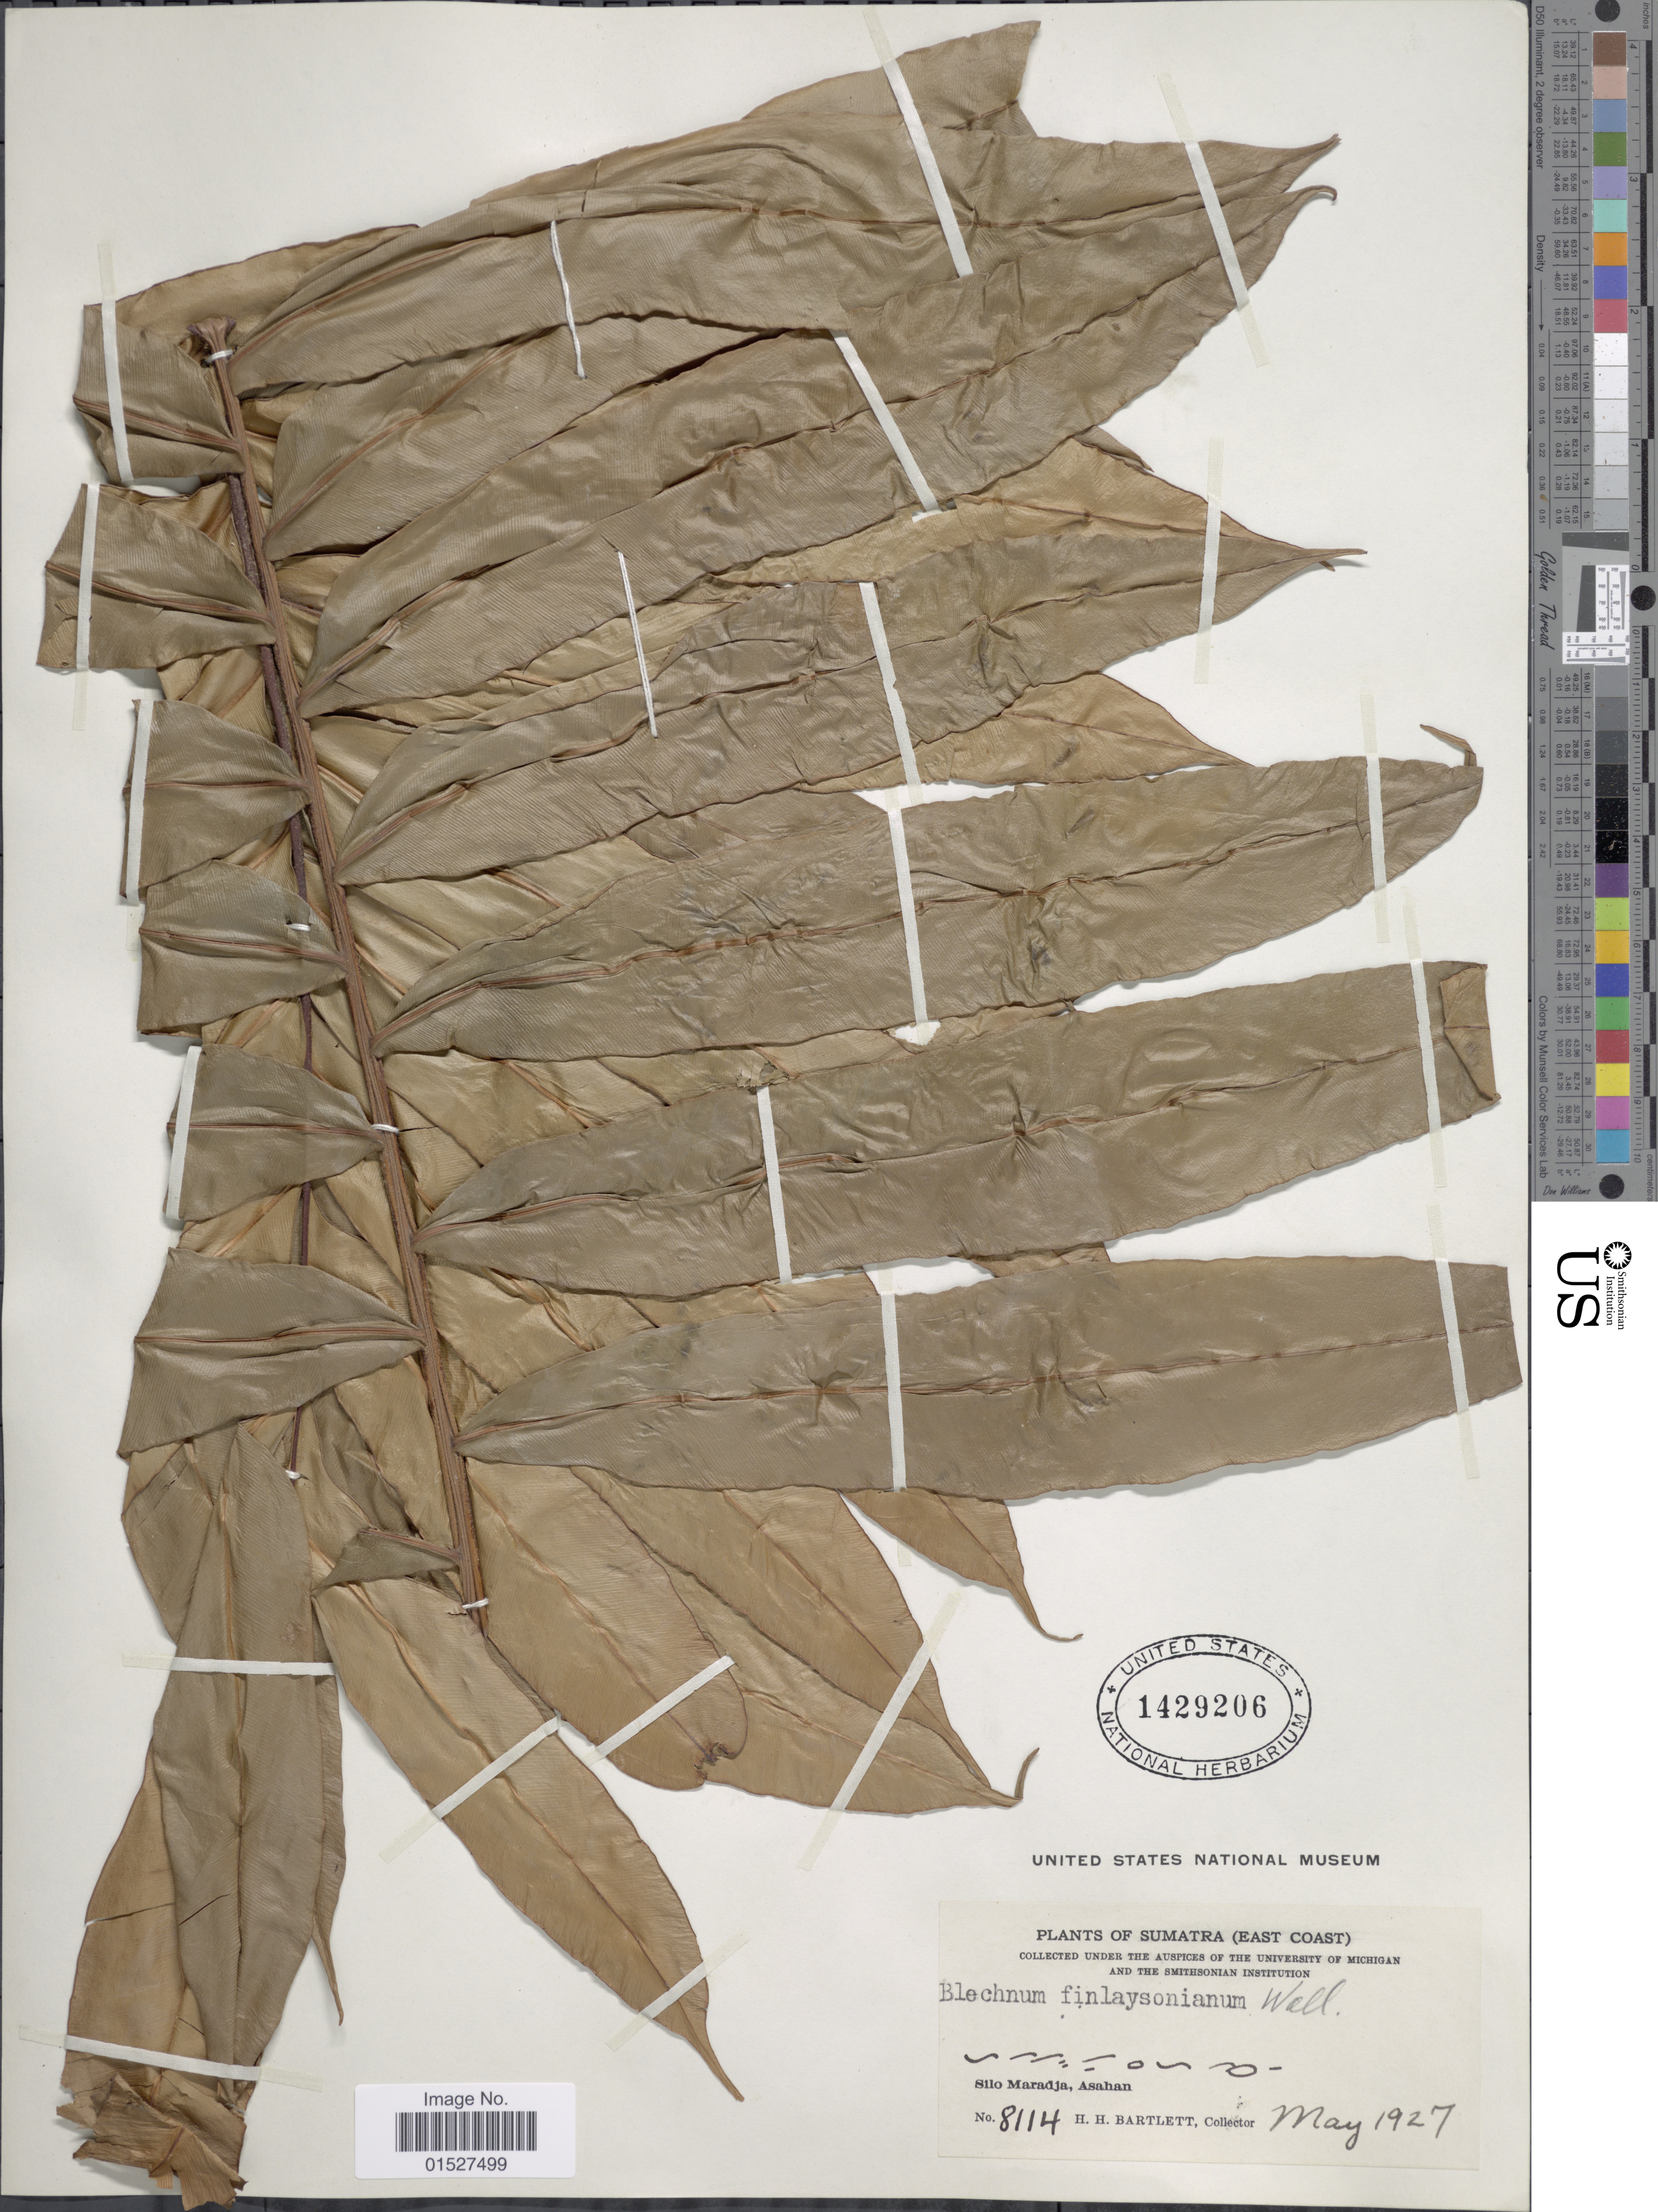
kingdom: Plantae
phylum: Tracheophyta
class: Polypodiopsida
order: Polypodiales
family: Blechnaceae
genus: Blechnum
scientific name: Blechnum finlaysonianum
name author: Wall.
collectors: H. H. Bartlett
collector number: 8114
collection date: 1927-05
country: Indonesia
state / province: Sumatra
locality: East Coast. Silo Maradja, Asahan.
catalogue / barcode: US 1429206